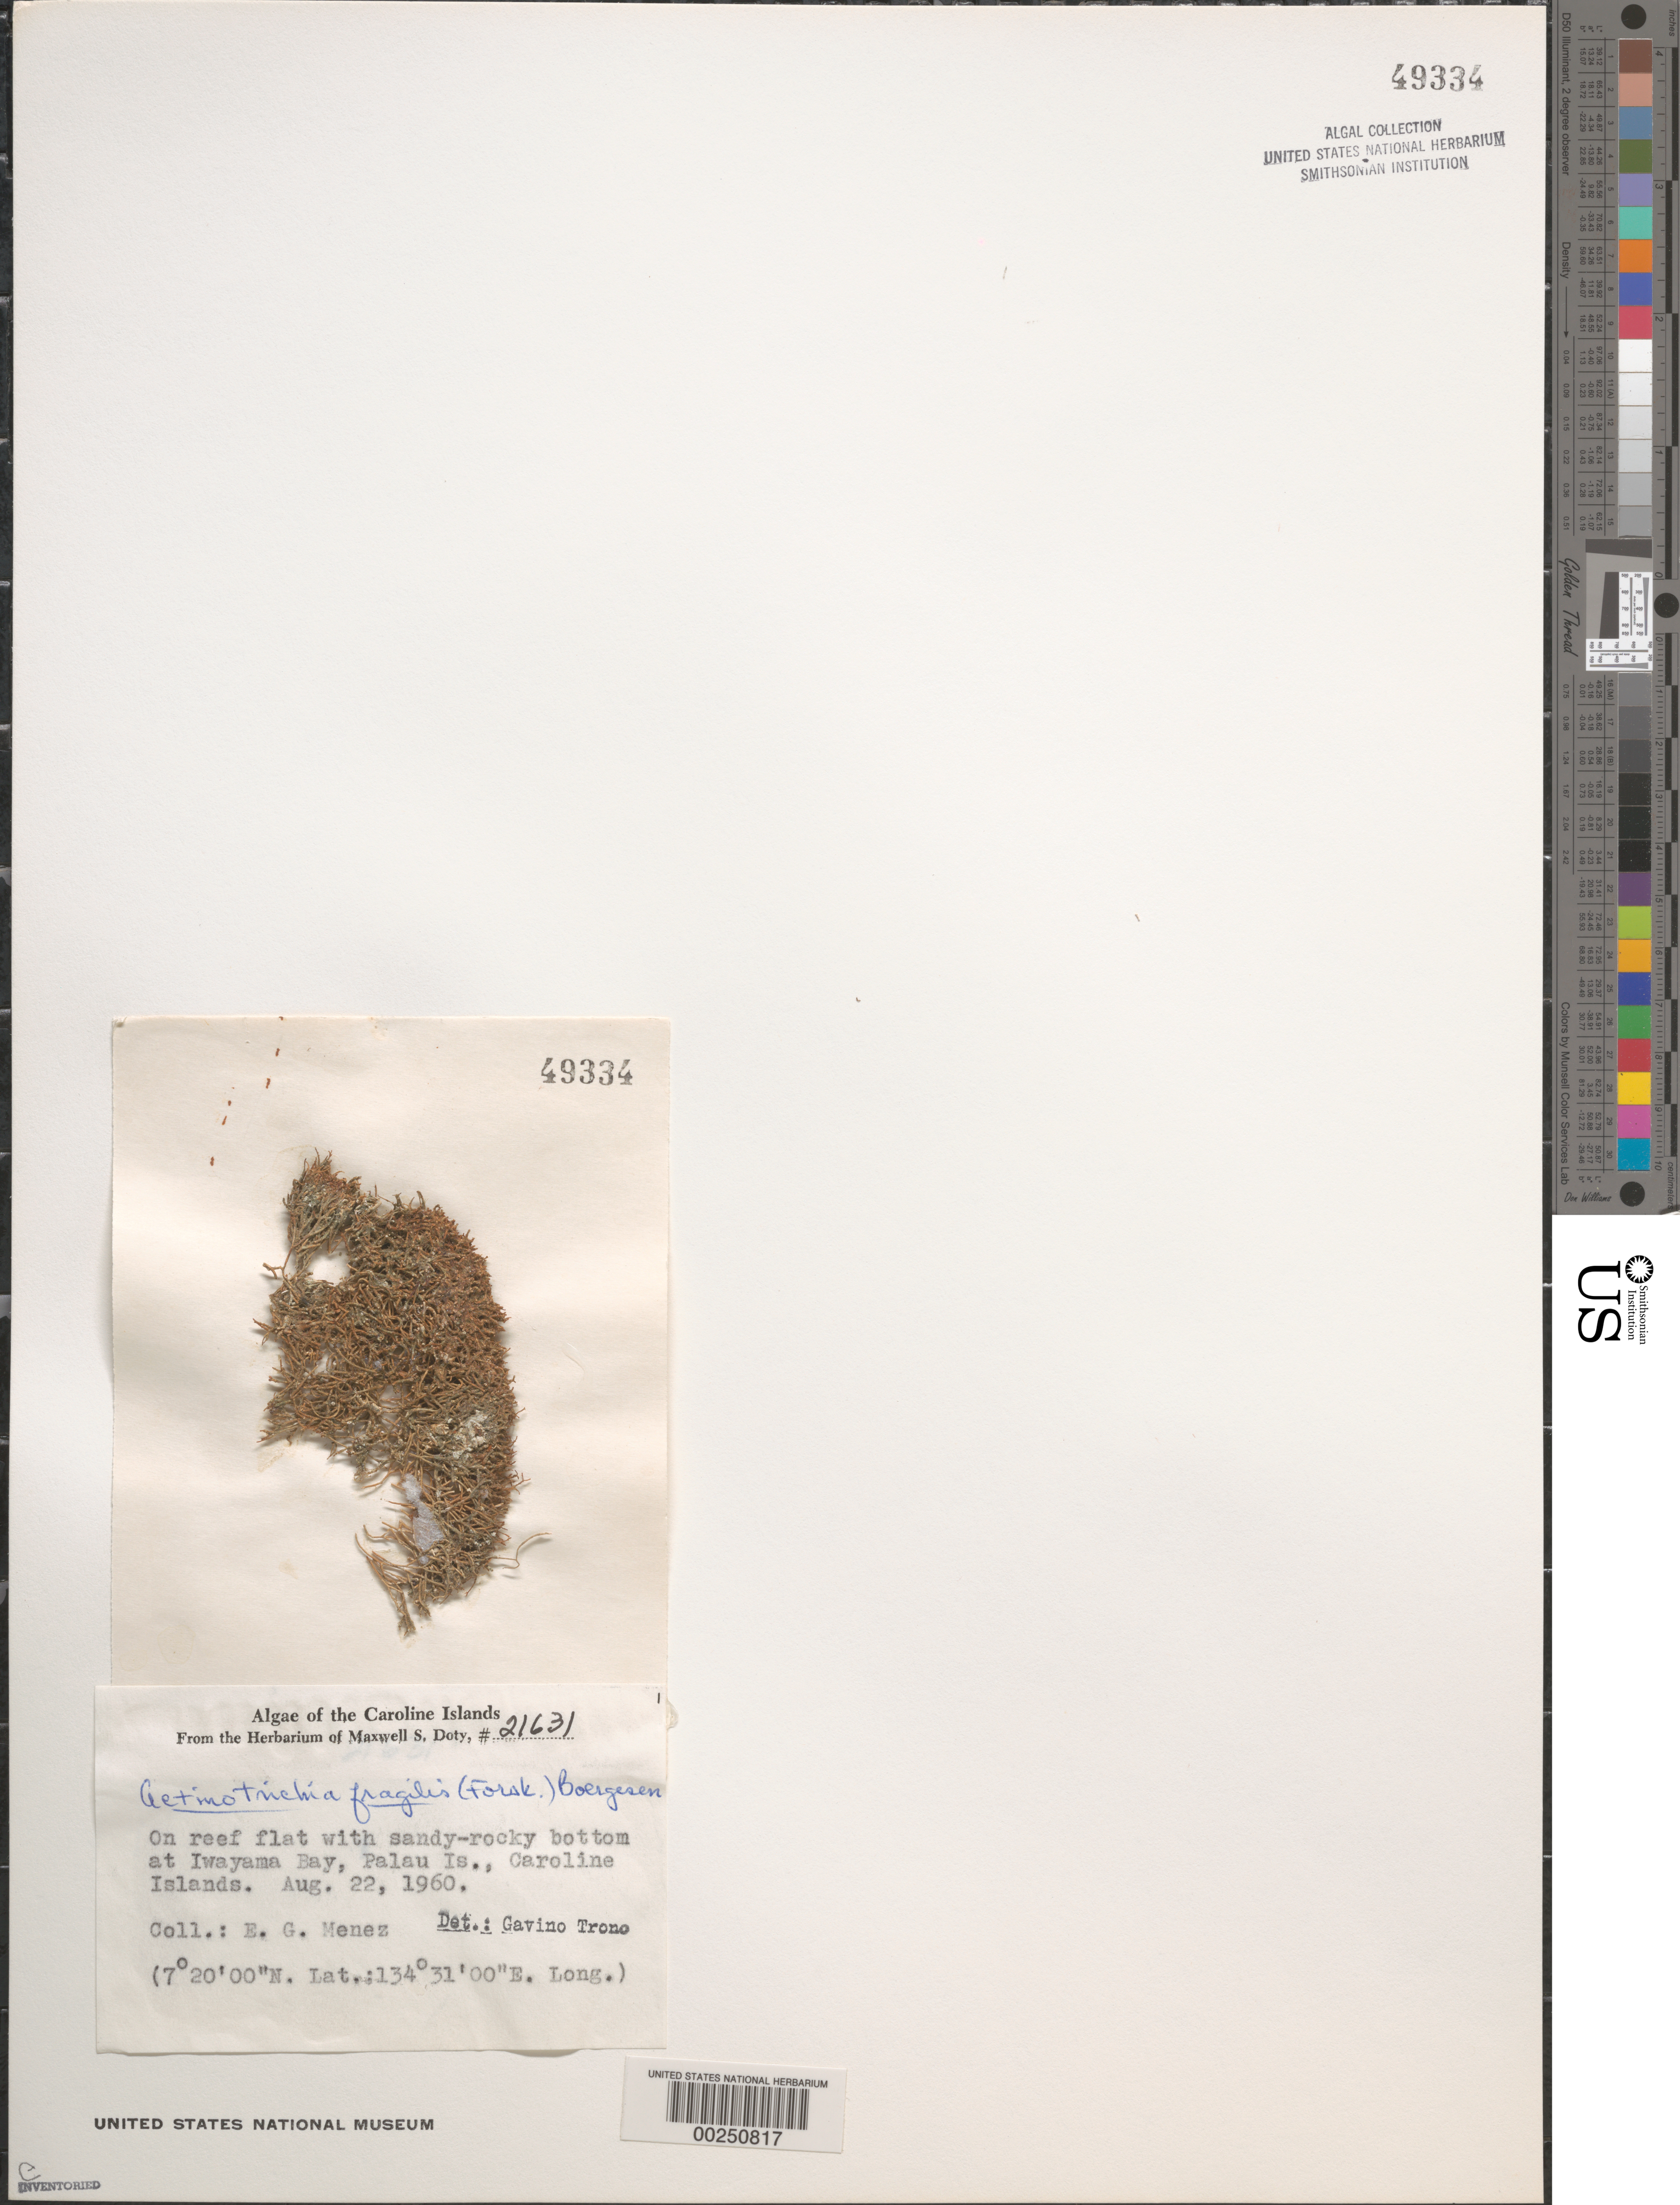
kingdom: Plantae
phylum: Rhodophyta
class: Florideophyceae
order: Nemaliales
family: Galaxauraceae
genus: Actinotrichia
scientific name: Actinotrichia fragilis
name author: (Forssk.) Børgesen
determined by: Trono, Gavino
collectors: Meñez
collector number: MSD 21631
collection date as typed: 22 Aug 1960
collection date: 1960-08-22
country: Palau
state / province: Koror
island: Oreor (Koror)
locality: Iwayama Bay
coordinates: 7 20' 00" N. Lat., 134 31' 00" E. Long.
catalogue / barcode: US 49334